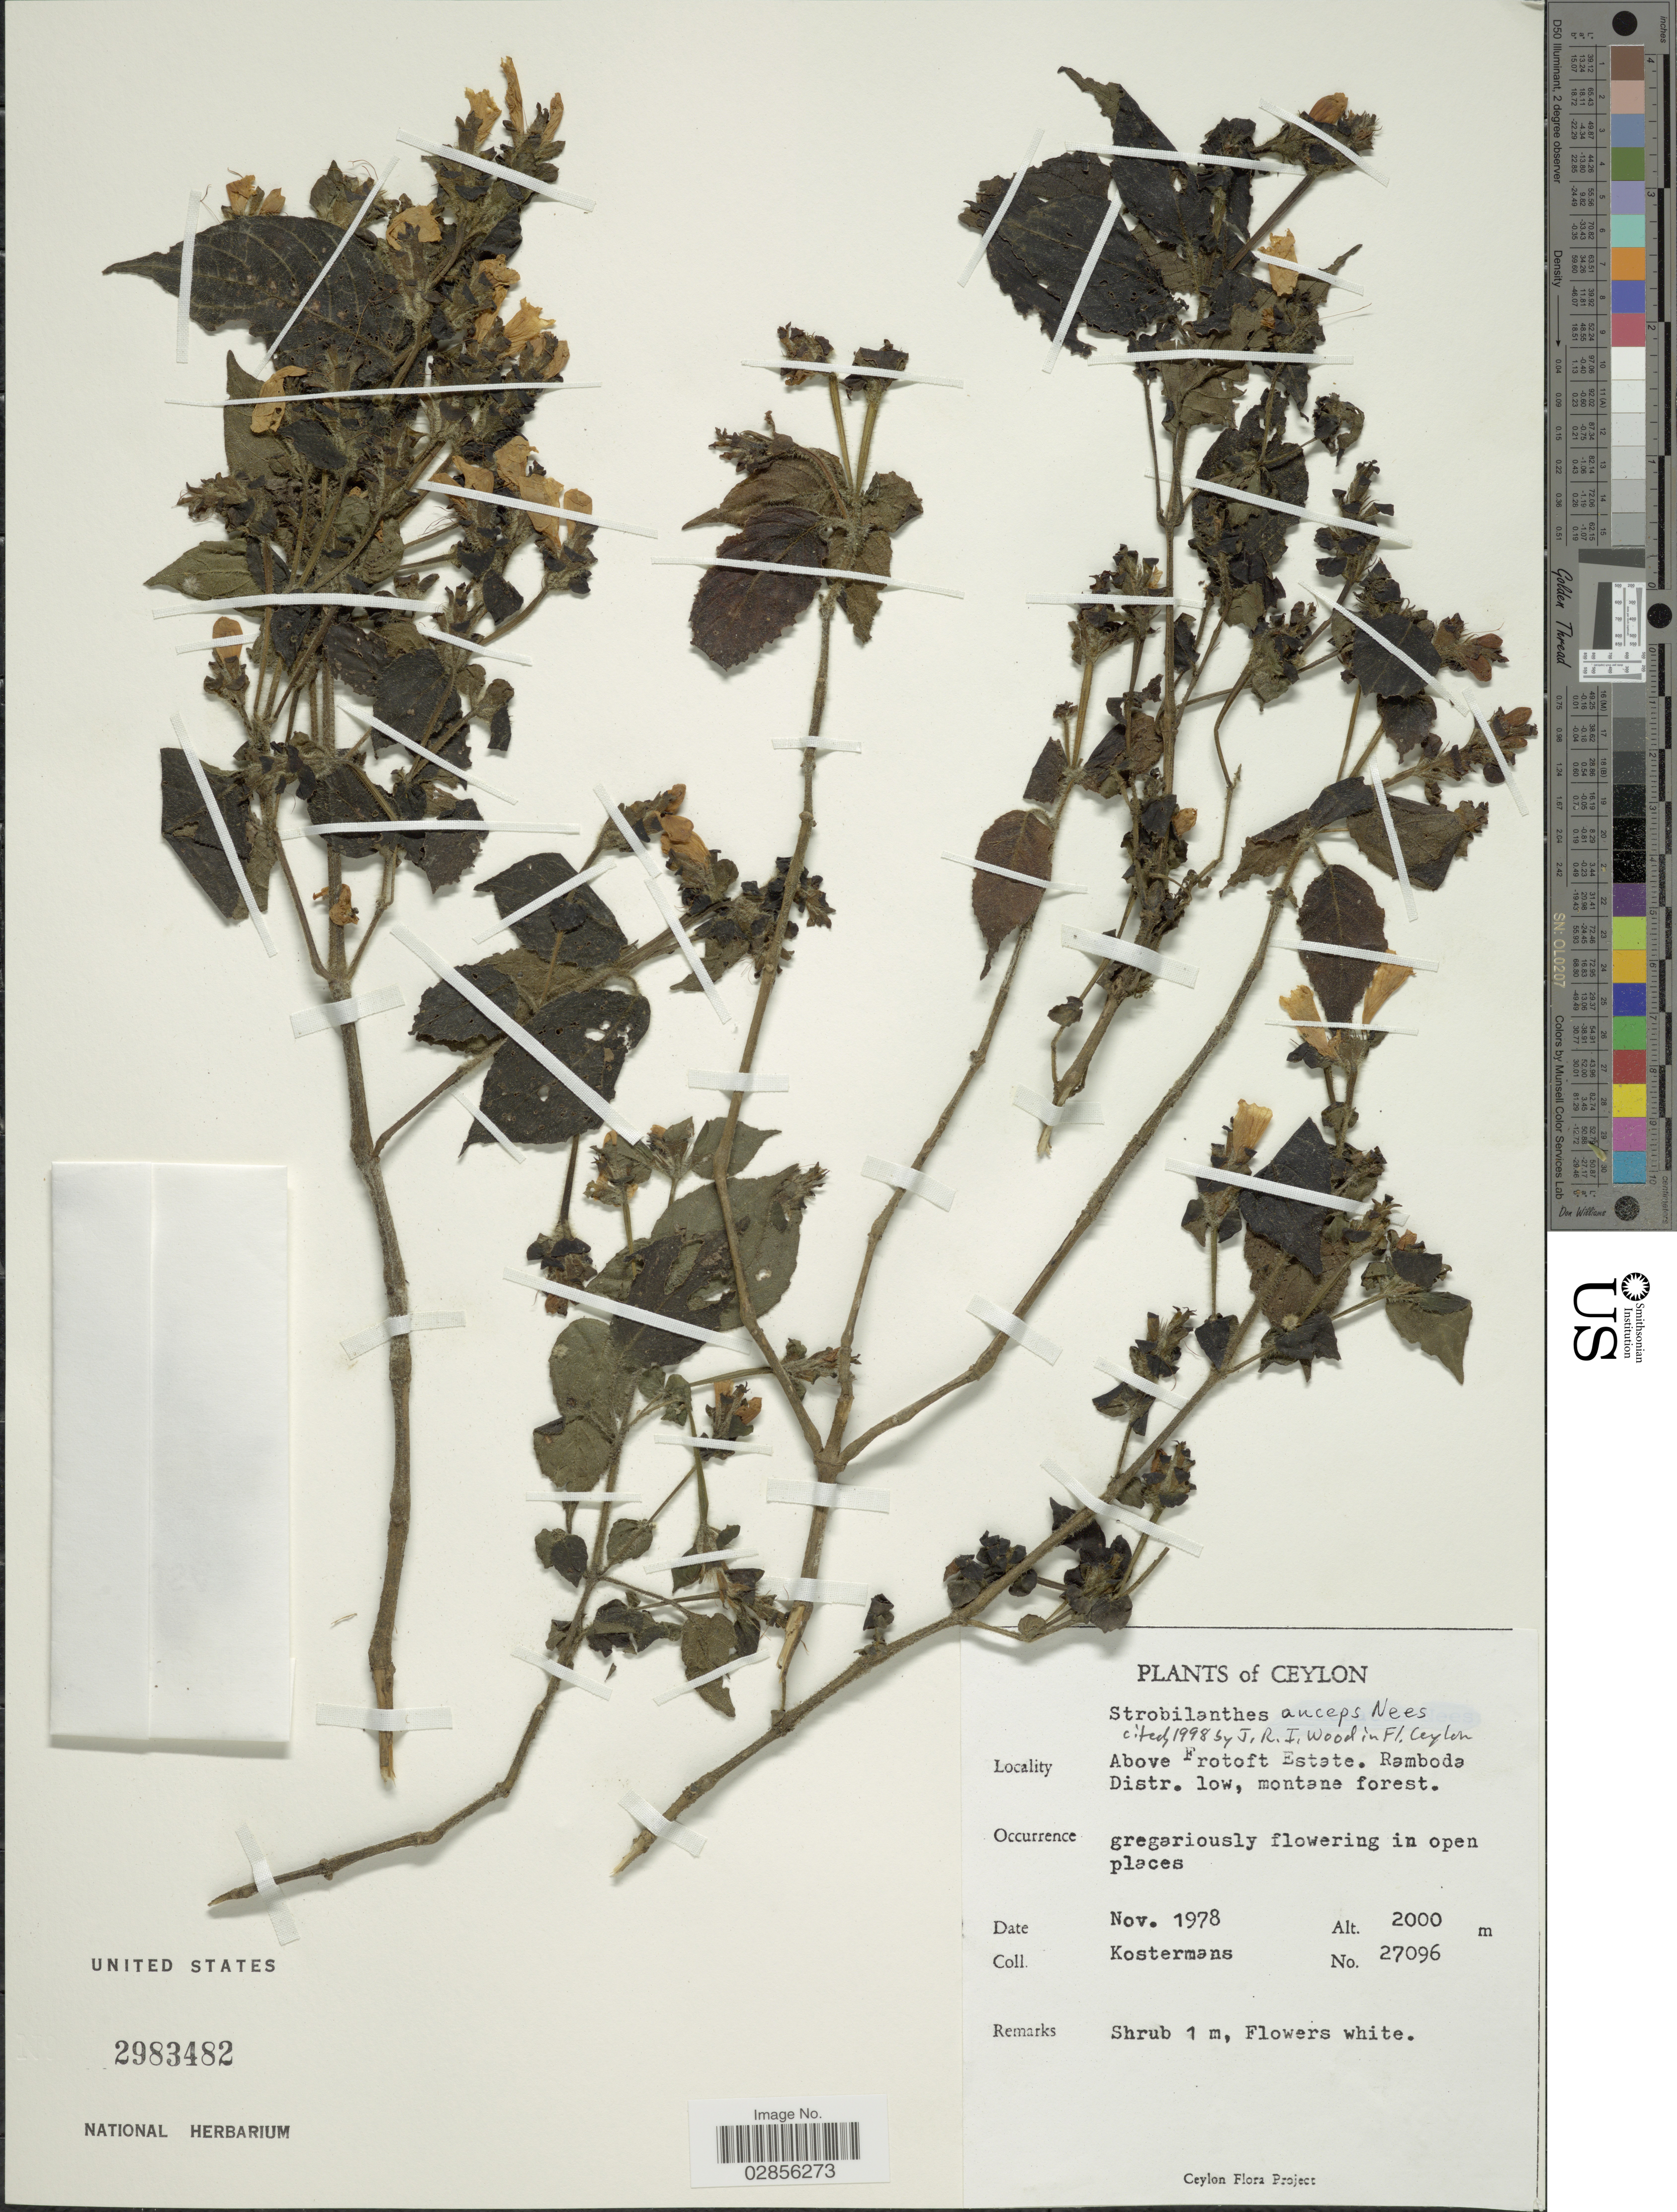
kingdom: Plantae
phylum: Tracheophyta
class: Magnoliopsida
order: Lamiales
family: Acanthaceae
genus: Strobilanthes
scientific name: Strobilanthes anceps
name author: Nees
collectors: Kostermans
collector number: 27096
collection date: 1978-11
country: Sri Lanka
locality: Ceylon. Above Frotoft Estate. Ramboda Distr.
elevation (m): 2000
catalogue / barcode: US 2983482